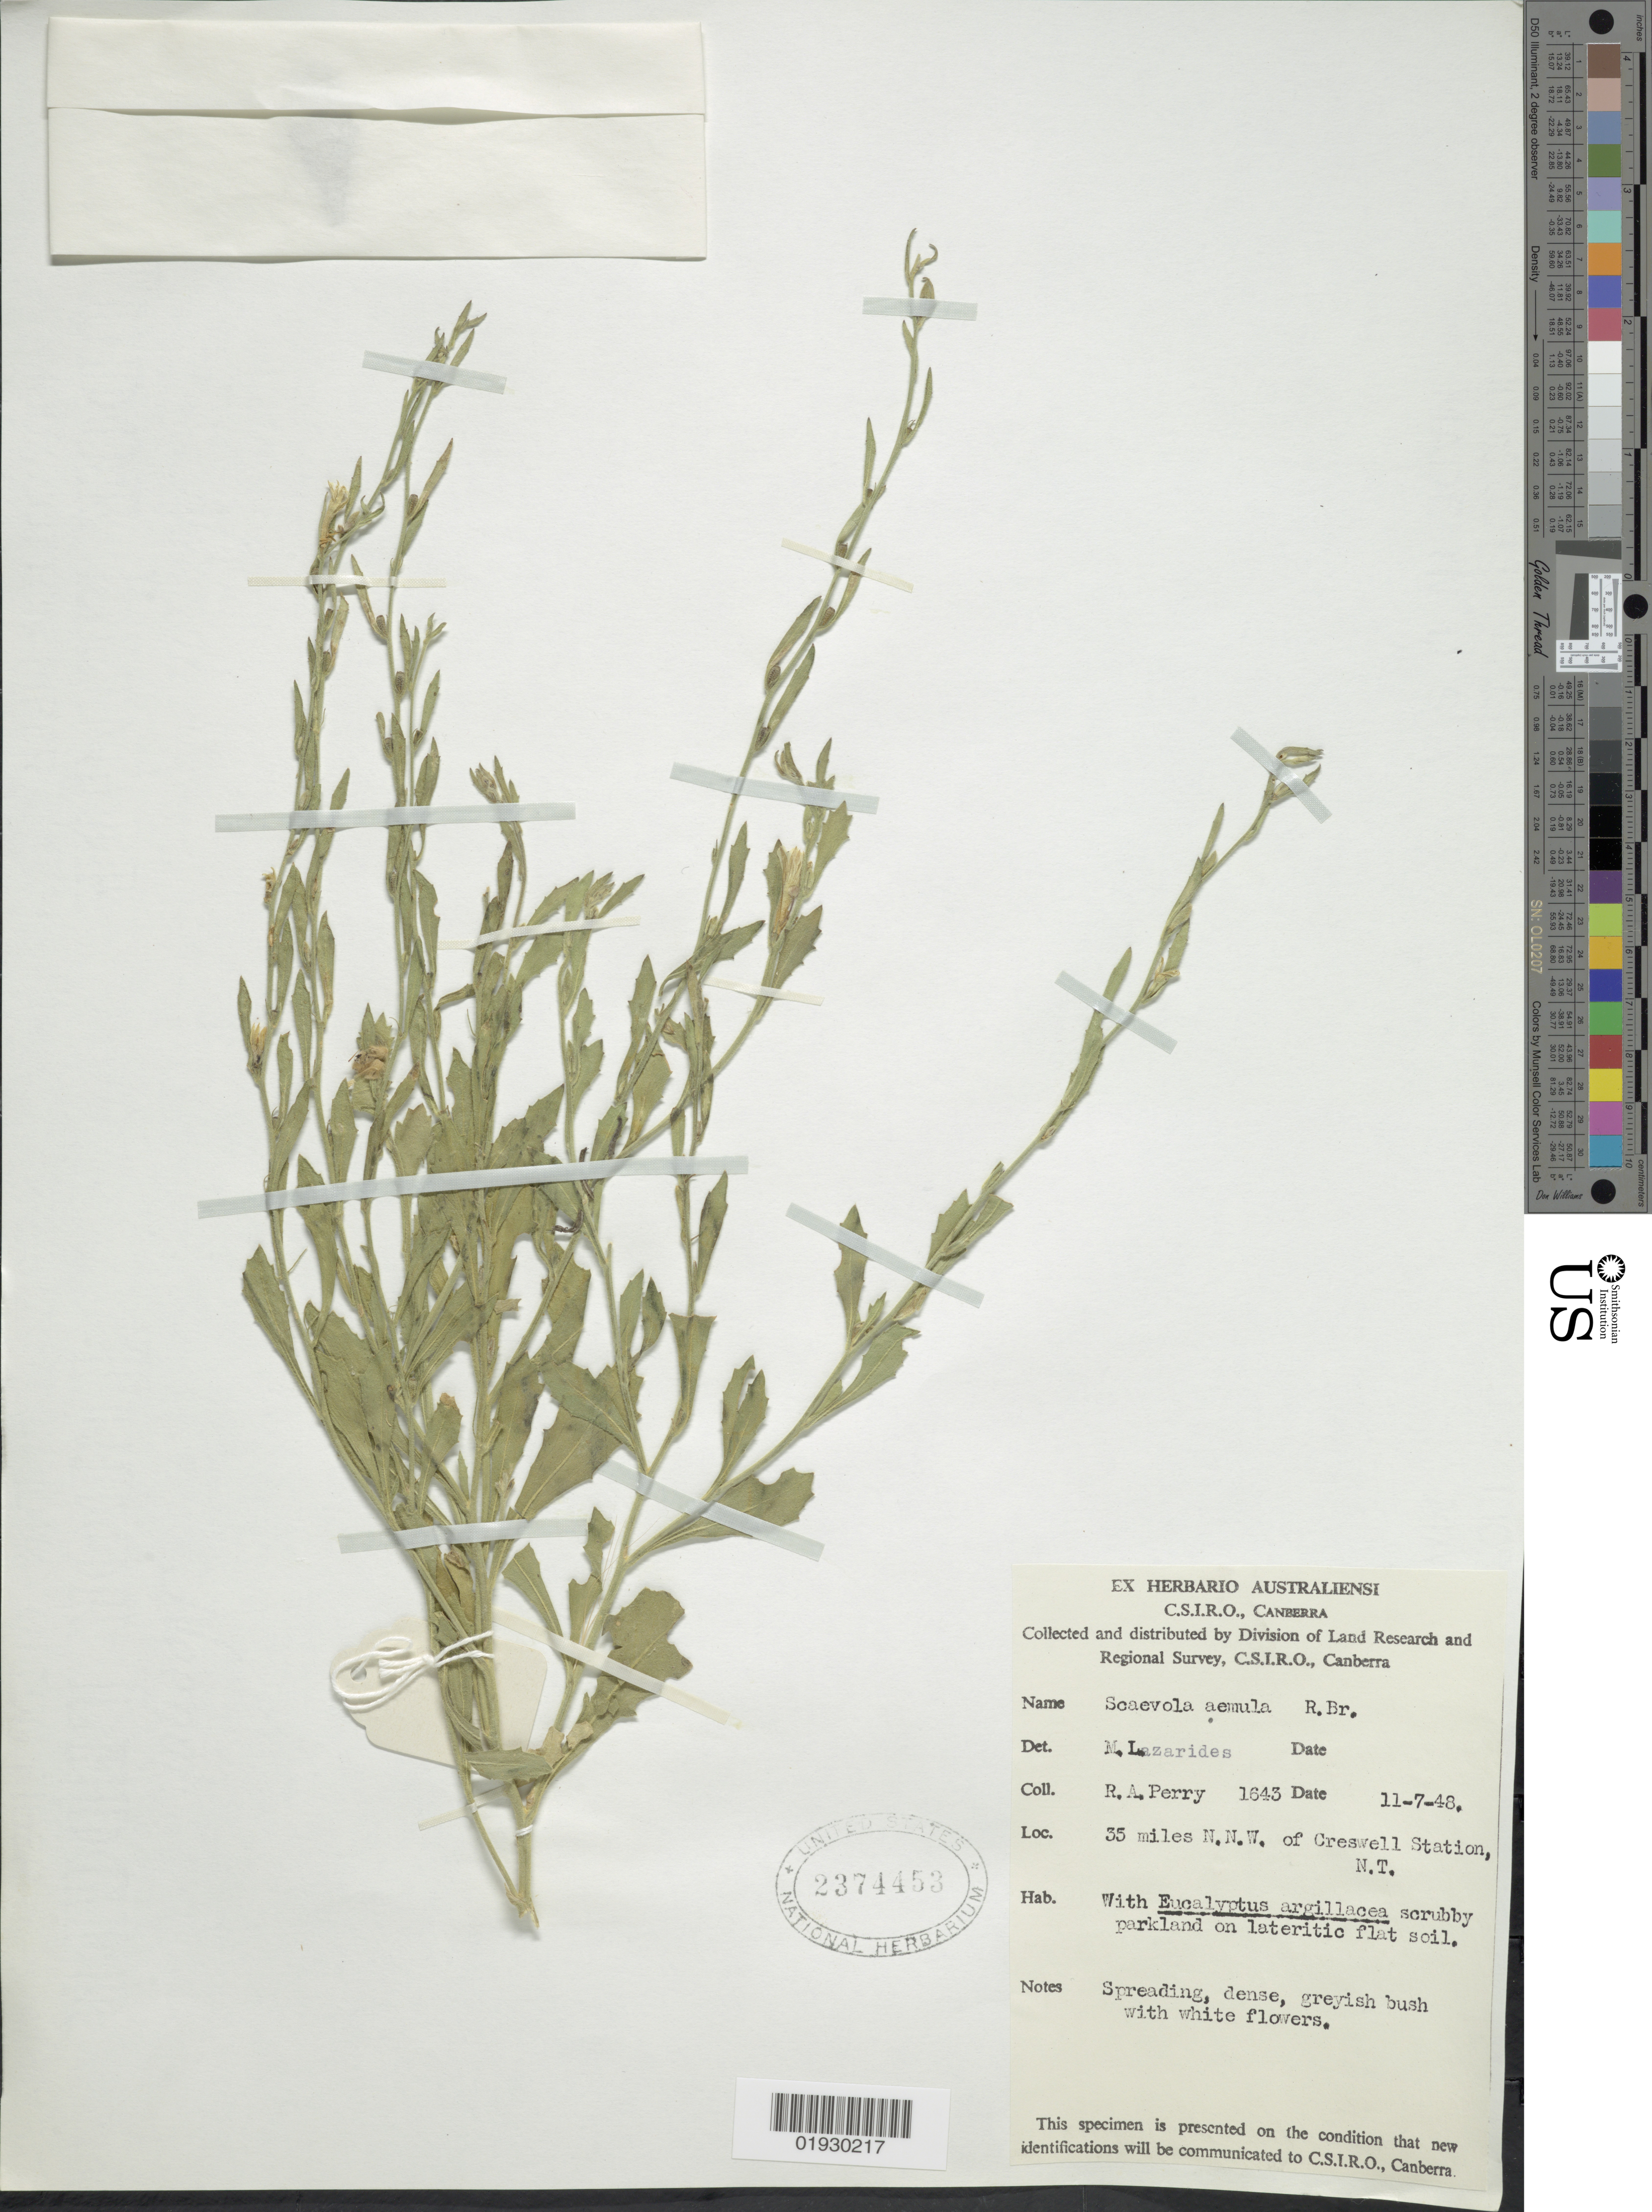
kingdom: Plantae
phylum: Tracheophyta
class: Magnoliopsida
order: Asterales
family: Goodeniaceae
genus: Scaevola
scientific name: Scaevola aemula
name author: R. Br.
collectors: Perry, R. A.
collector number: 1643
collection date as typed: Transcribed d/m/y: 11/7/48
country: Australia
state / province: Northern Territory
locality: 35 miles N.N.W. of Creswell Station, N.T.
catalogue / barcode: US 2374453